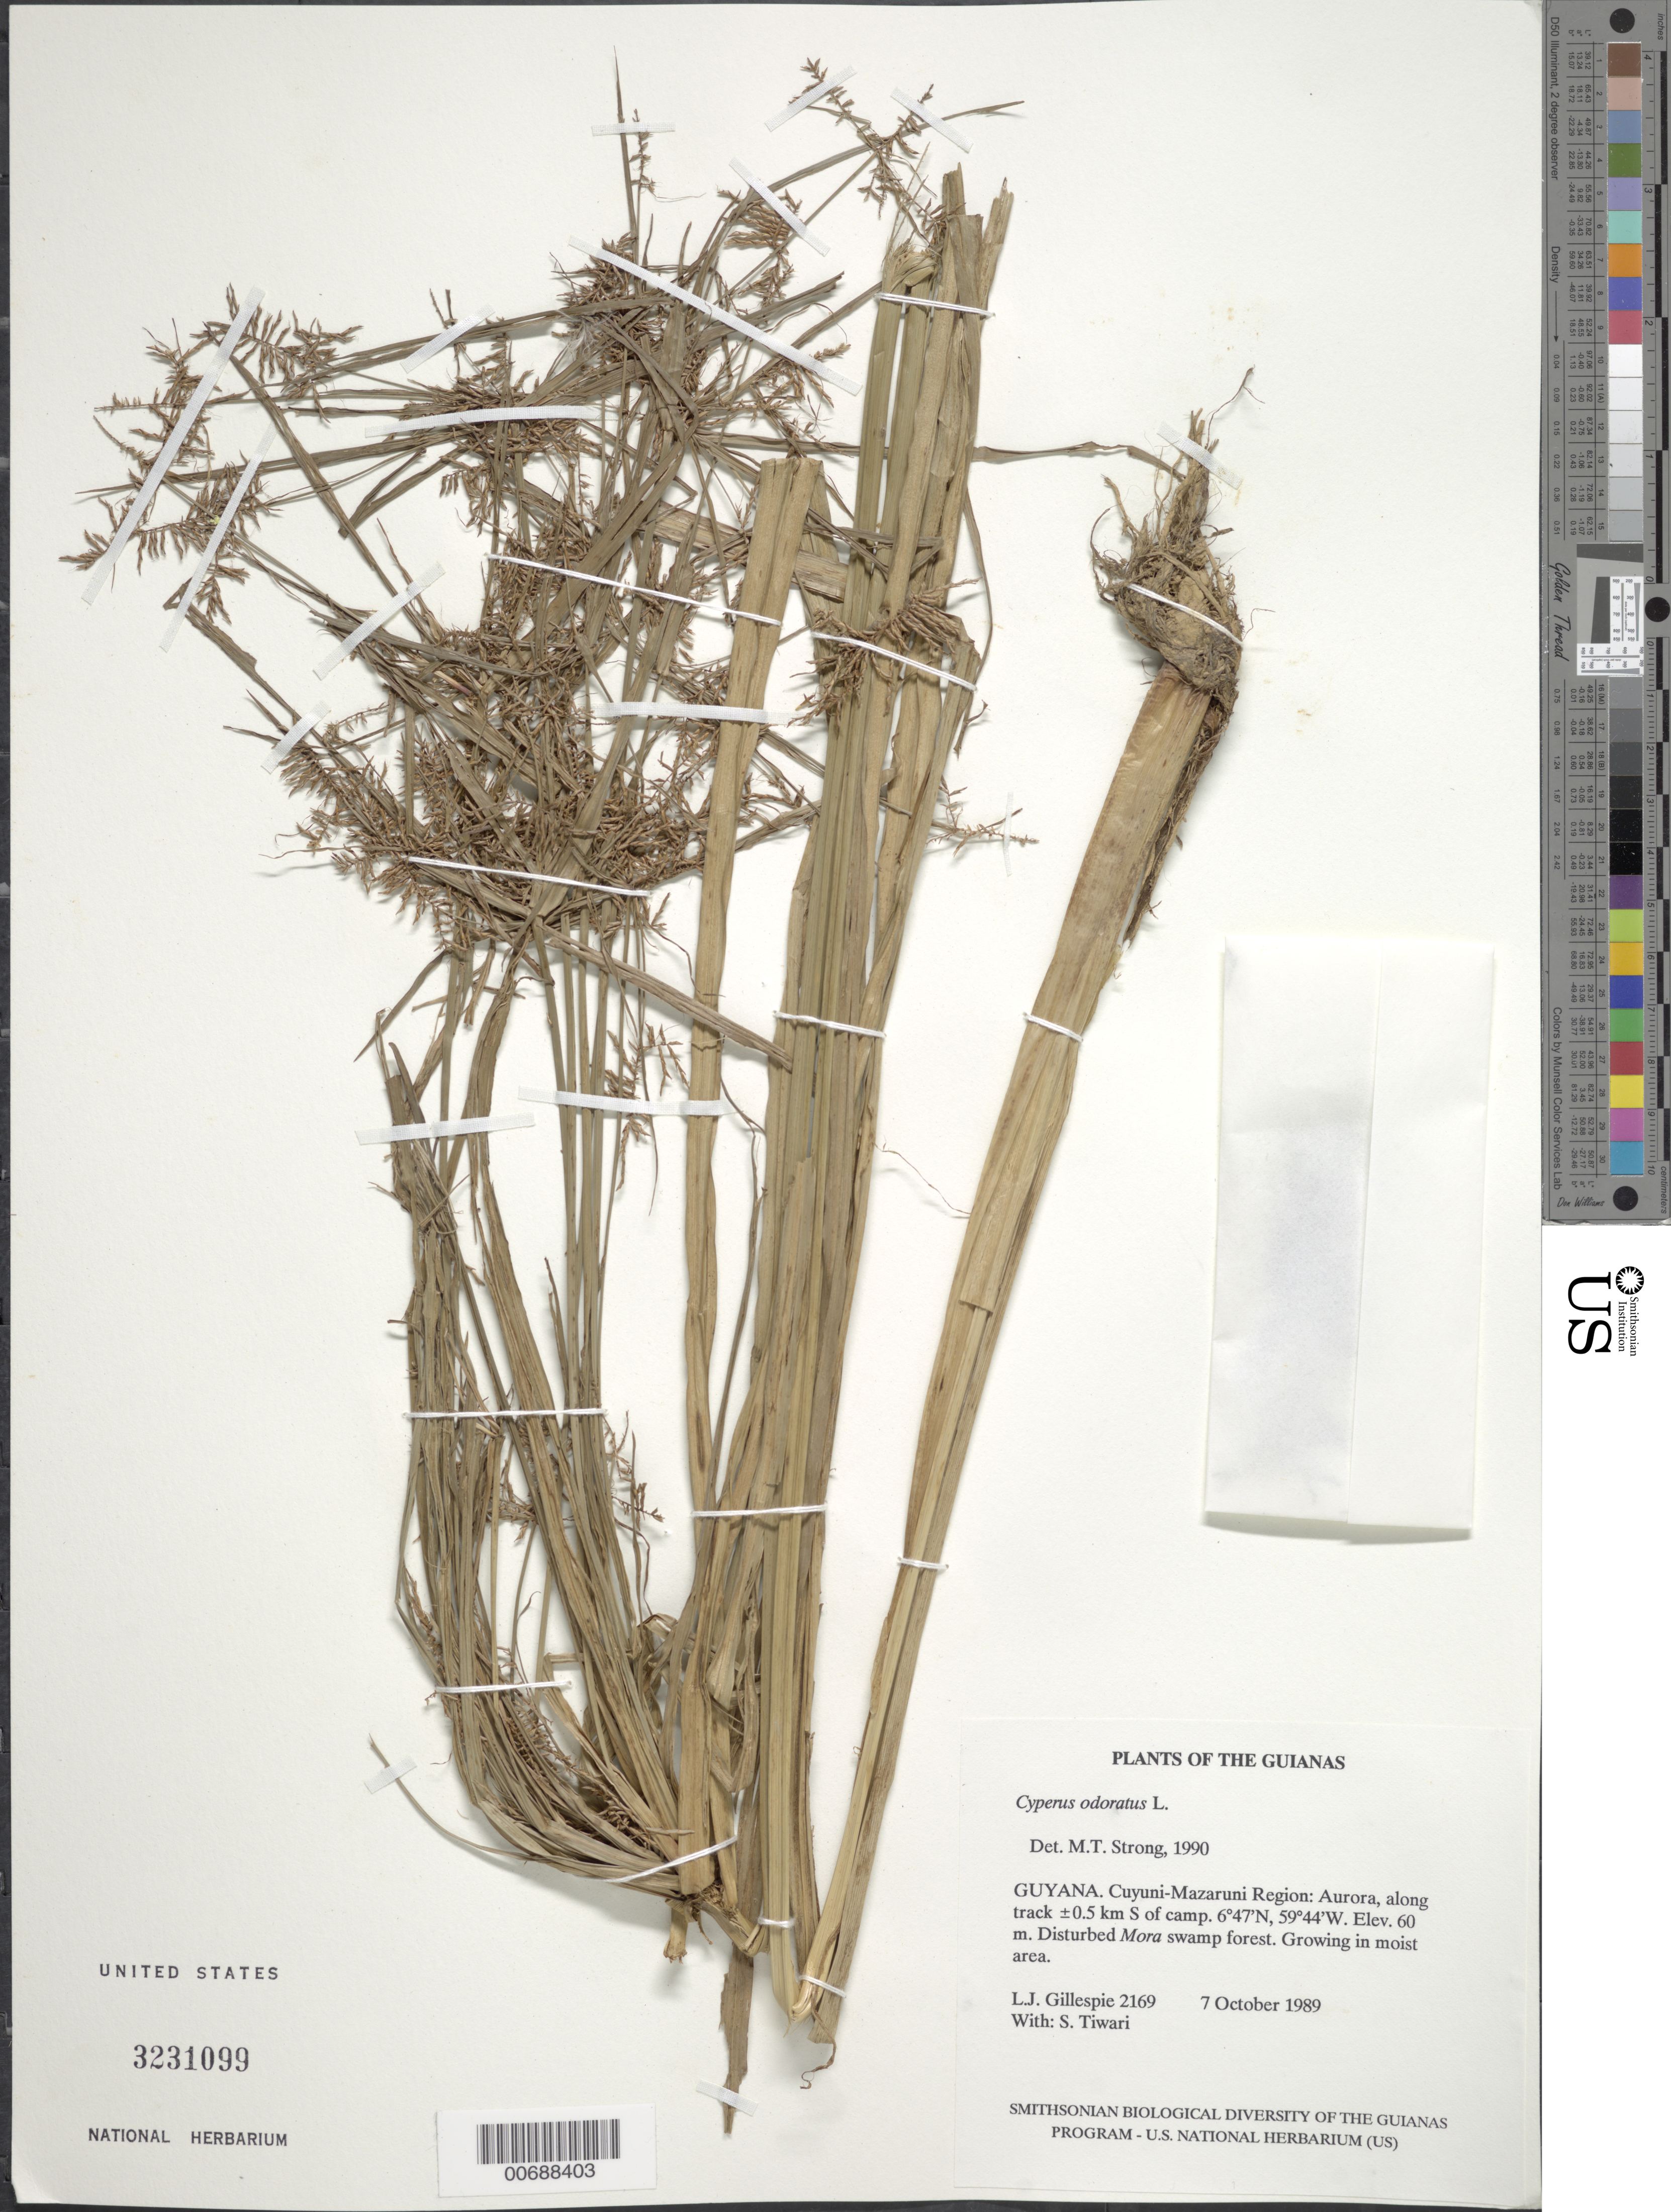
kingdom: Plantae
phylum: Tracheophyta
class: Liliopsida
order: Poales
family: Cyperaceae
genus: Cyperus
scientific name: Cyperus odoratus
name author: L.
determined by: Strong, M. T., (US), Smithsonian Institution - National Museum of Natural History (UNITED STATES)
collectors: L. J. Gillespie & S. Tiwari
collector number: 2169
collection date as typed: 7 October 1989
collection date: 1989-10-07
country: Guyana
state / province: Cuyuni-Mazaruni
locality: Aurora, along track ±0.5 km S of camp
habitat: Disturbed Mora swamp forest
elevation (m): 60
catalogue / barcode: US 3231099